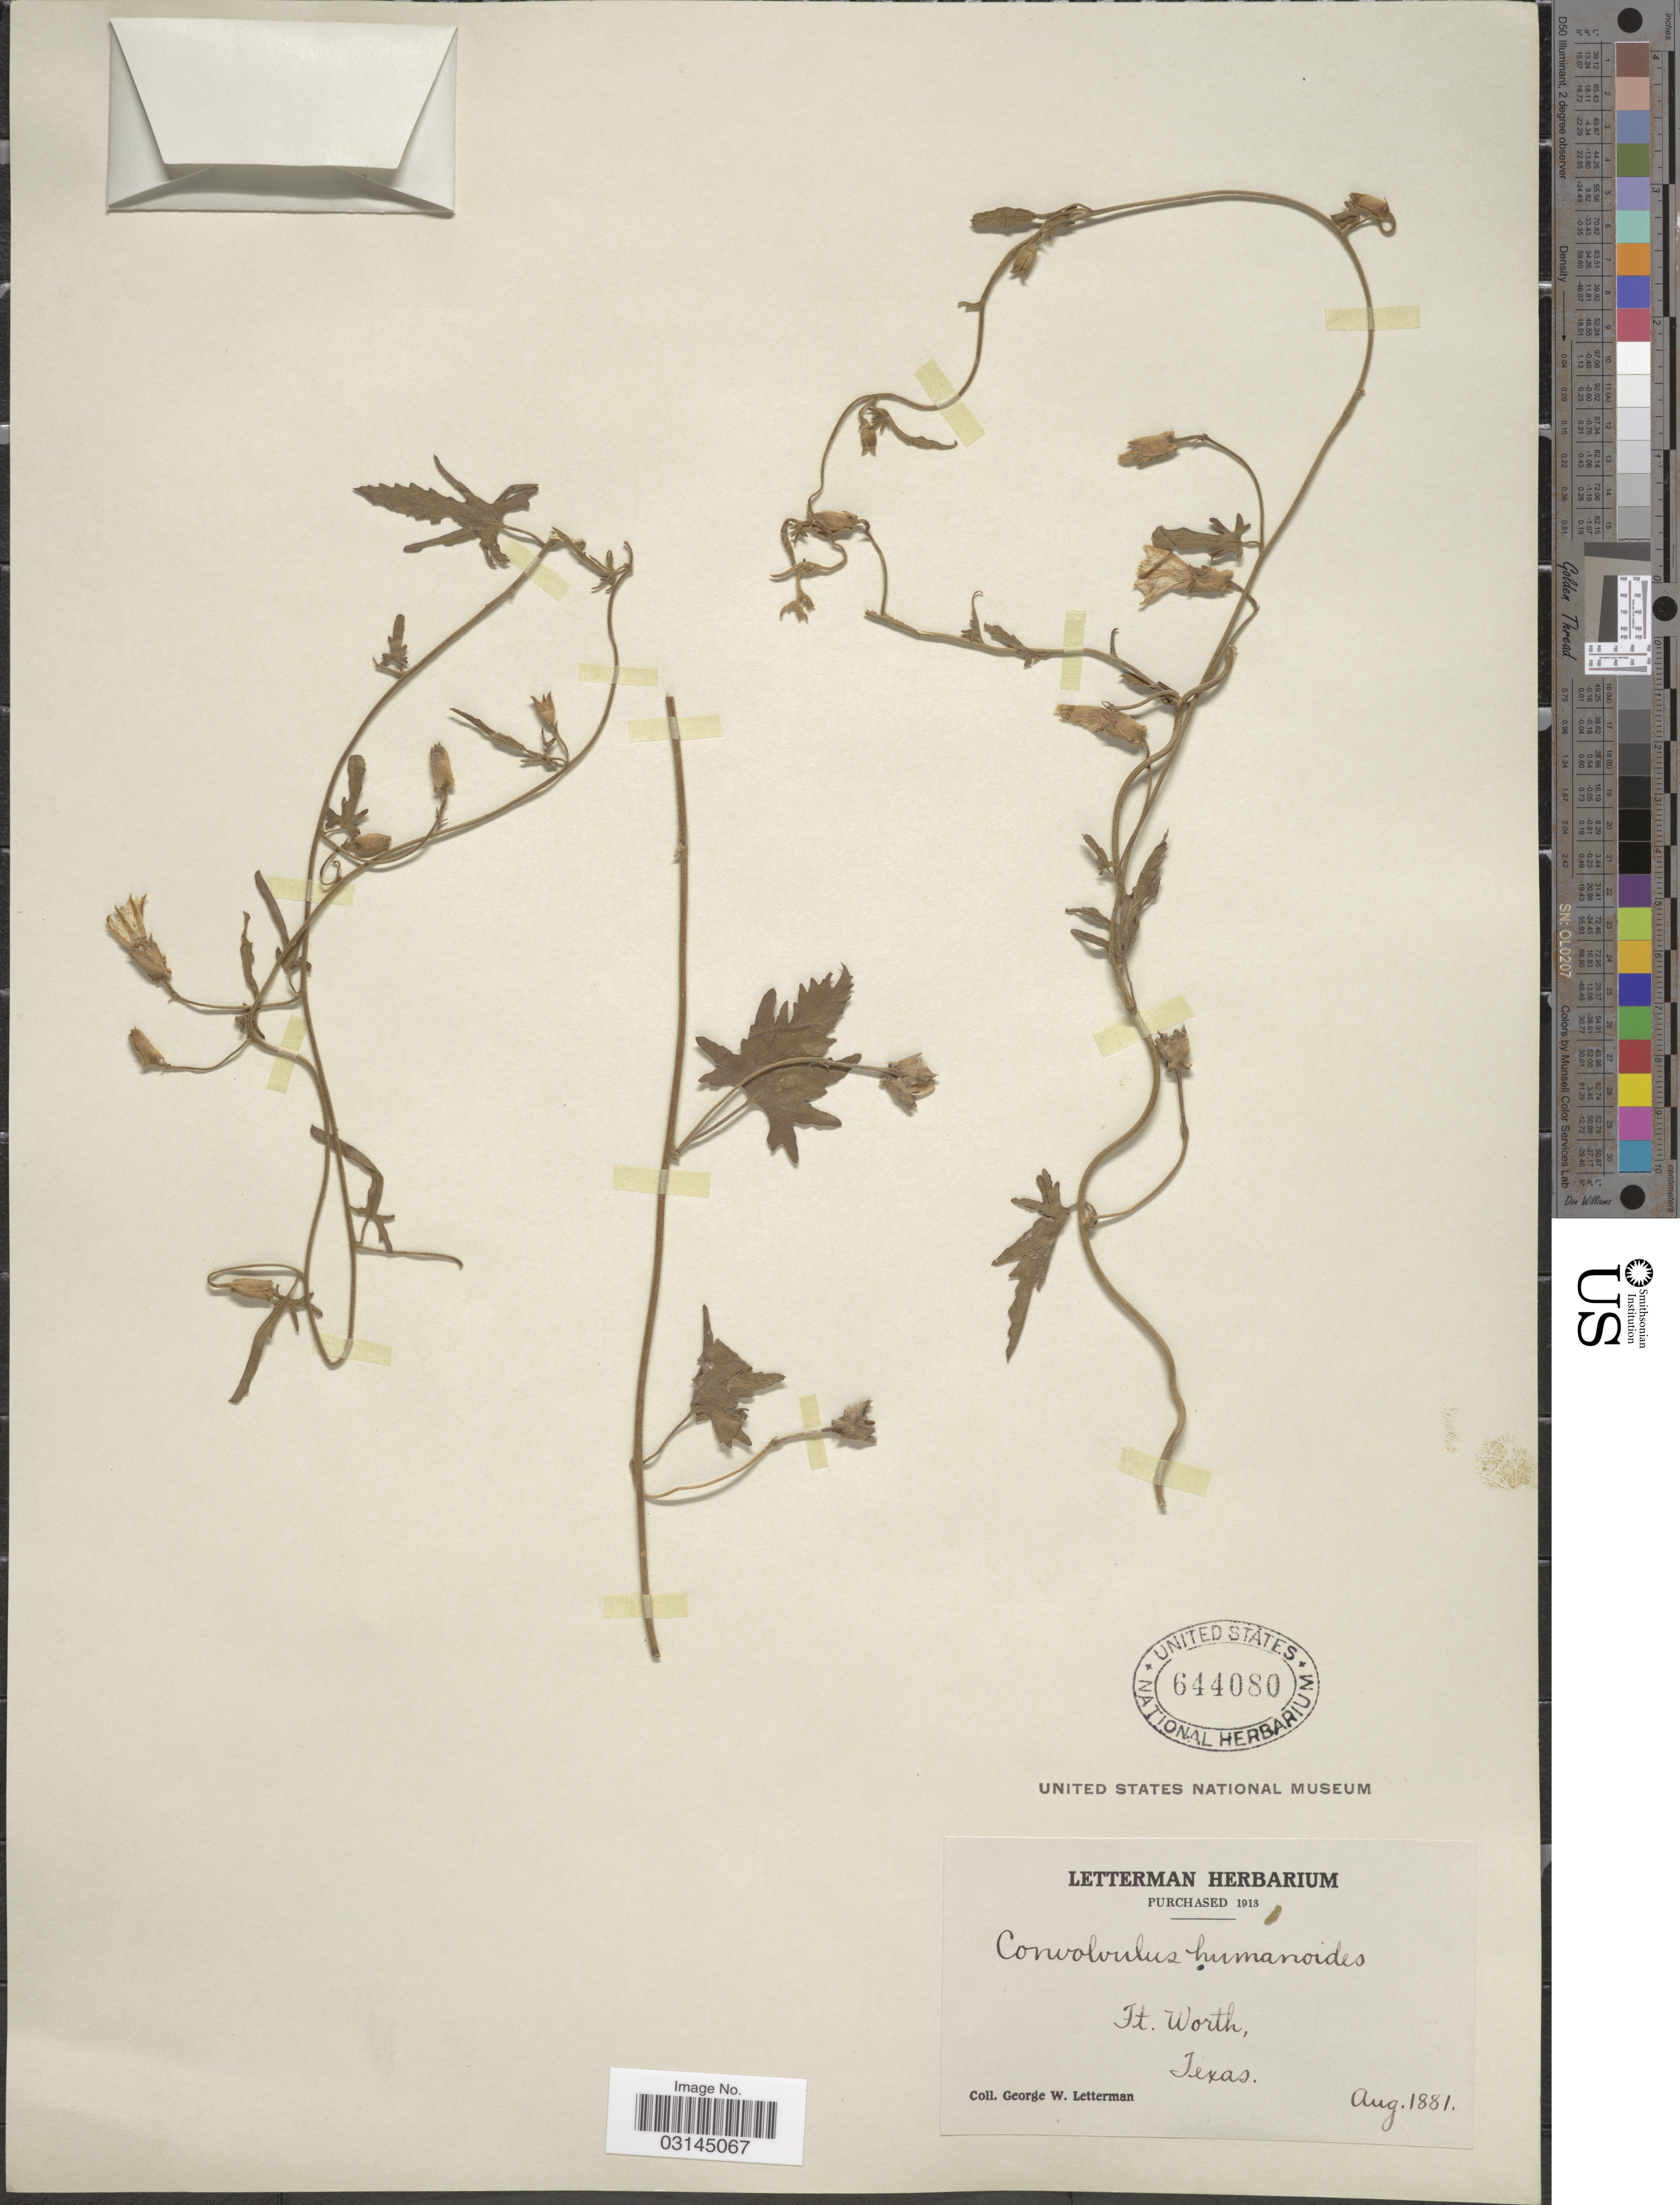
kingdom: Plantae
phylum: Tracheophyta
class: Magnoliopsida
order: Solanales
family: Convolvulaceae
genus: Convolvulus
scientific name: Convolvulus hermannioides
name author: A. Gray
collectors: G. W. Letterman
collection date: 1881-08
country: United States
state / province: Texas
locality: Ft. Worth.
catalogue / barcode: US 644080